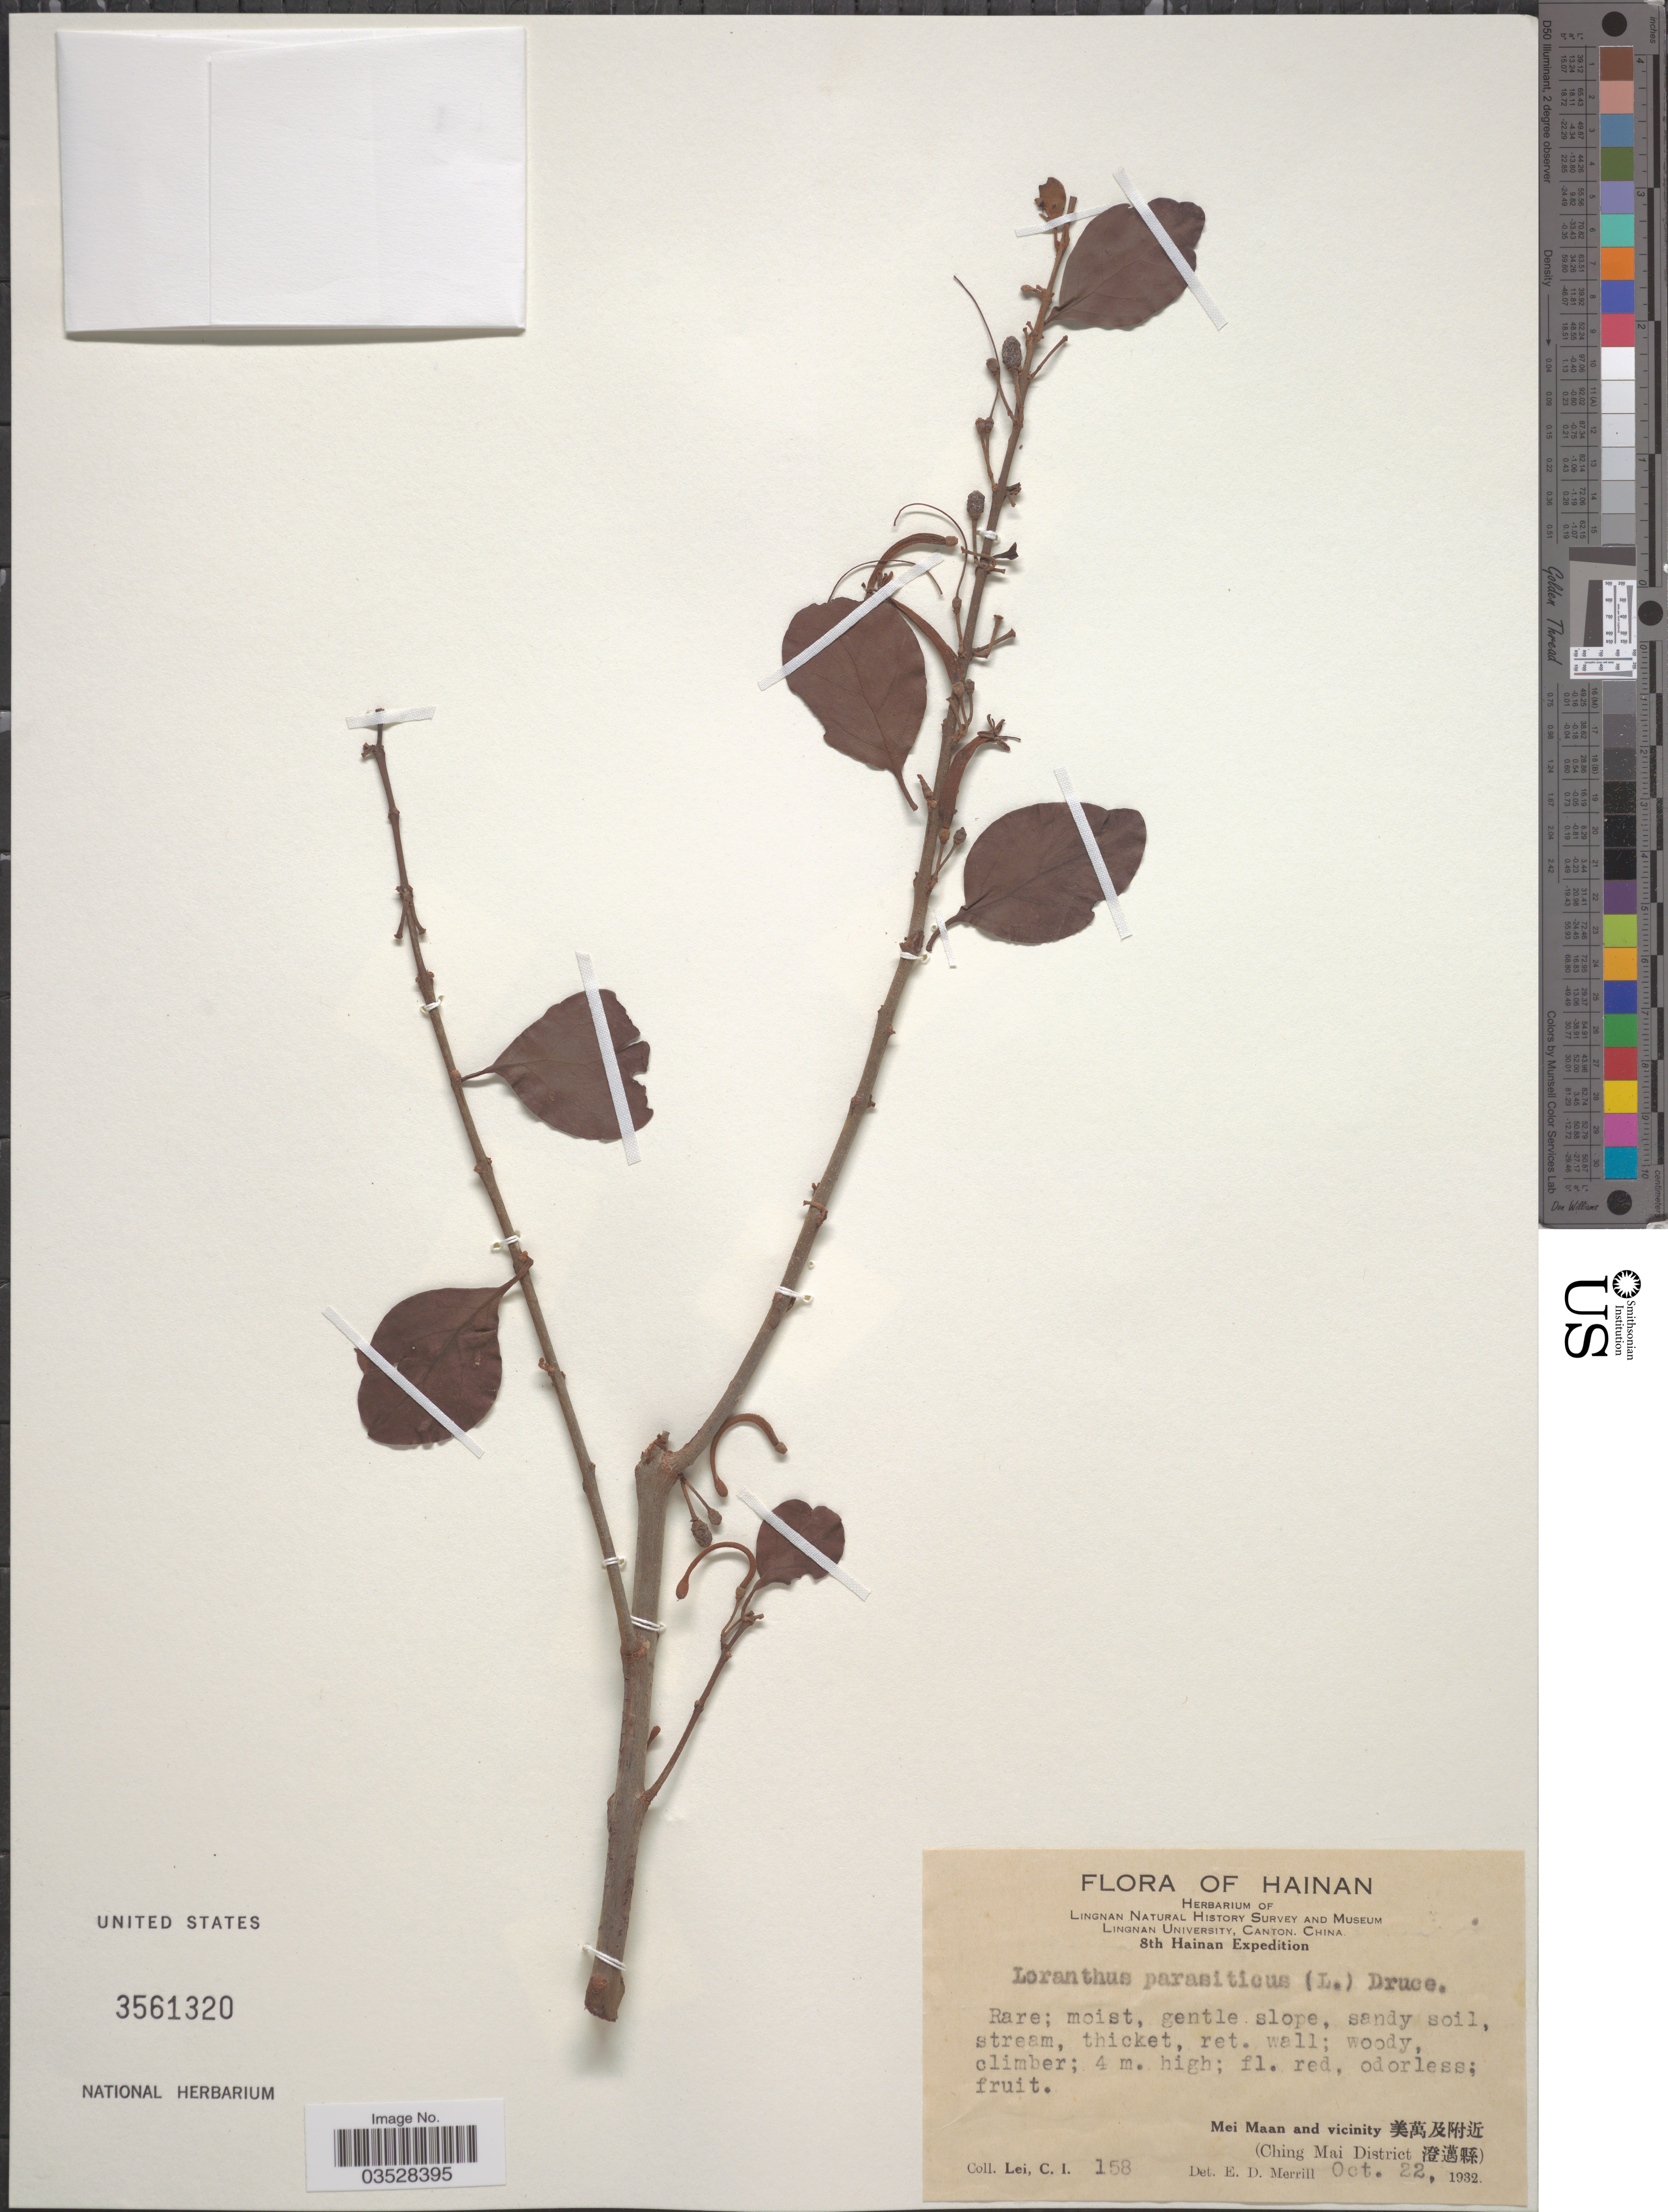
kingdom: Plantae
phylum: Tracheophyta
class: Magnoliopsida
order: Santalales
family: Loranthaceae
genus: Loranthus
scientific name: Loranthus parasiticus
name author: Druce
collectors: C. I. Lei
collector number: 158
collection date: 1932-10-22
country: China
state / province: Hainan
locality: Mei Maan and vicinity X. (Ching Mai District X).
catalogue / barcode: US 3561320